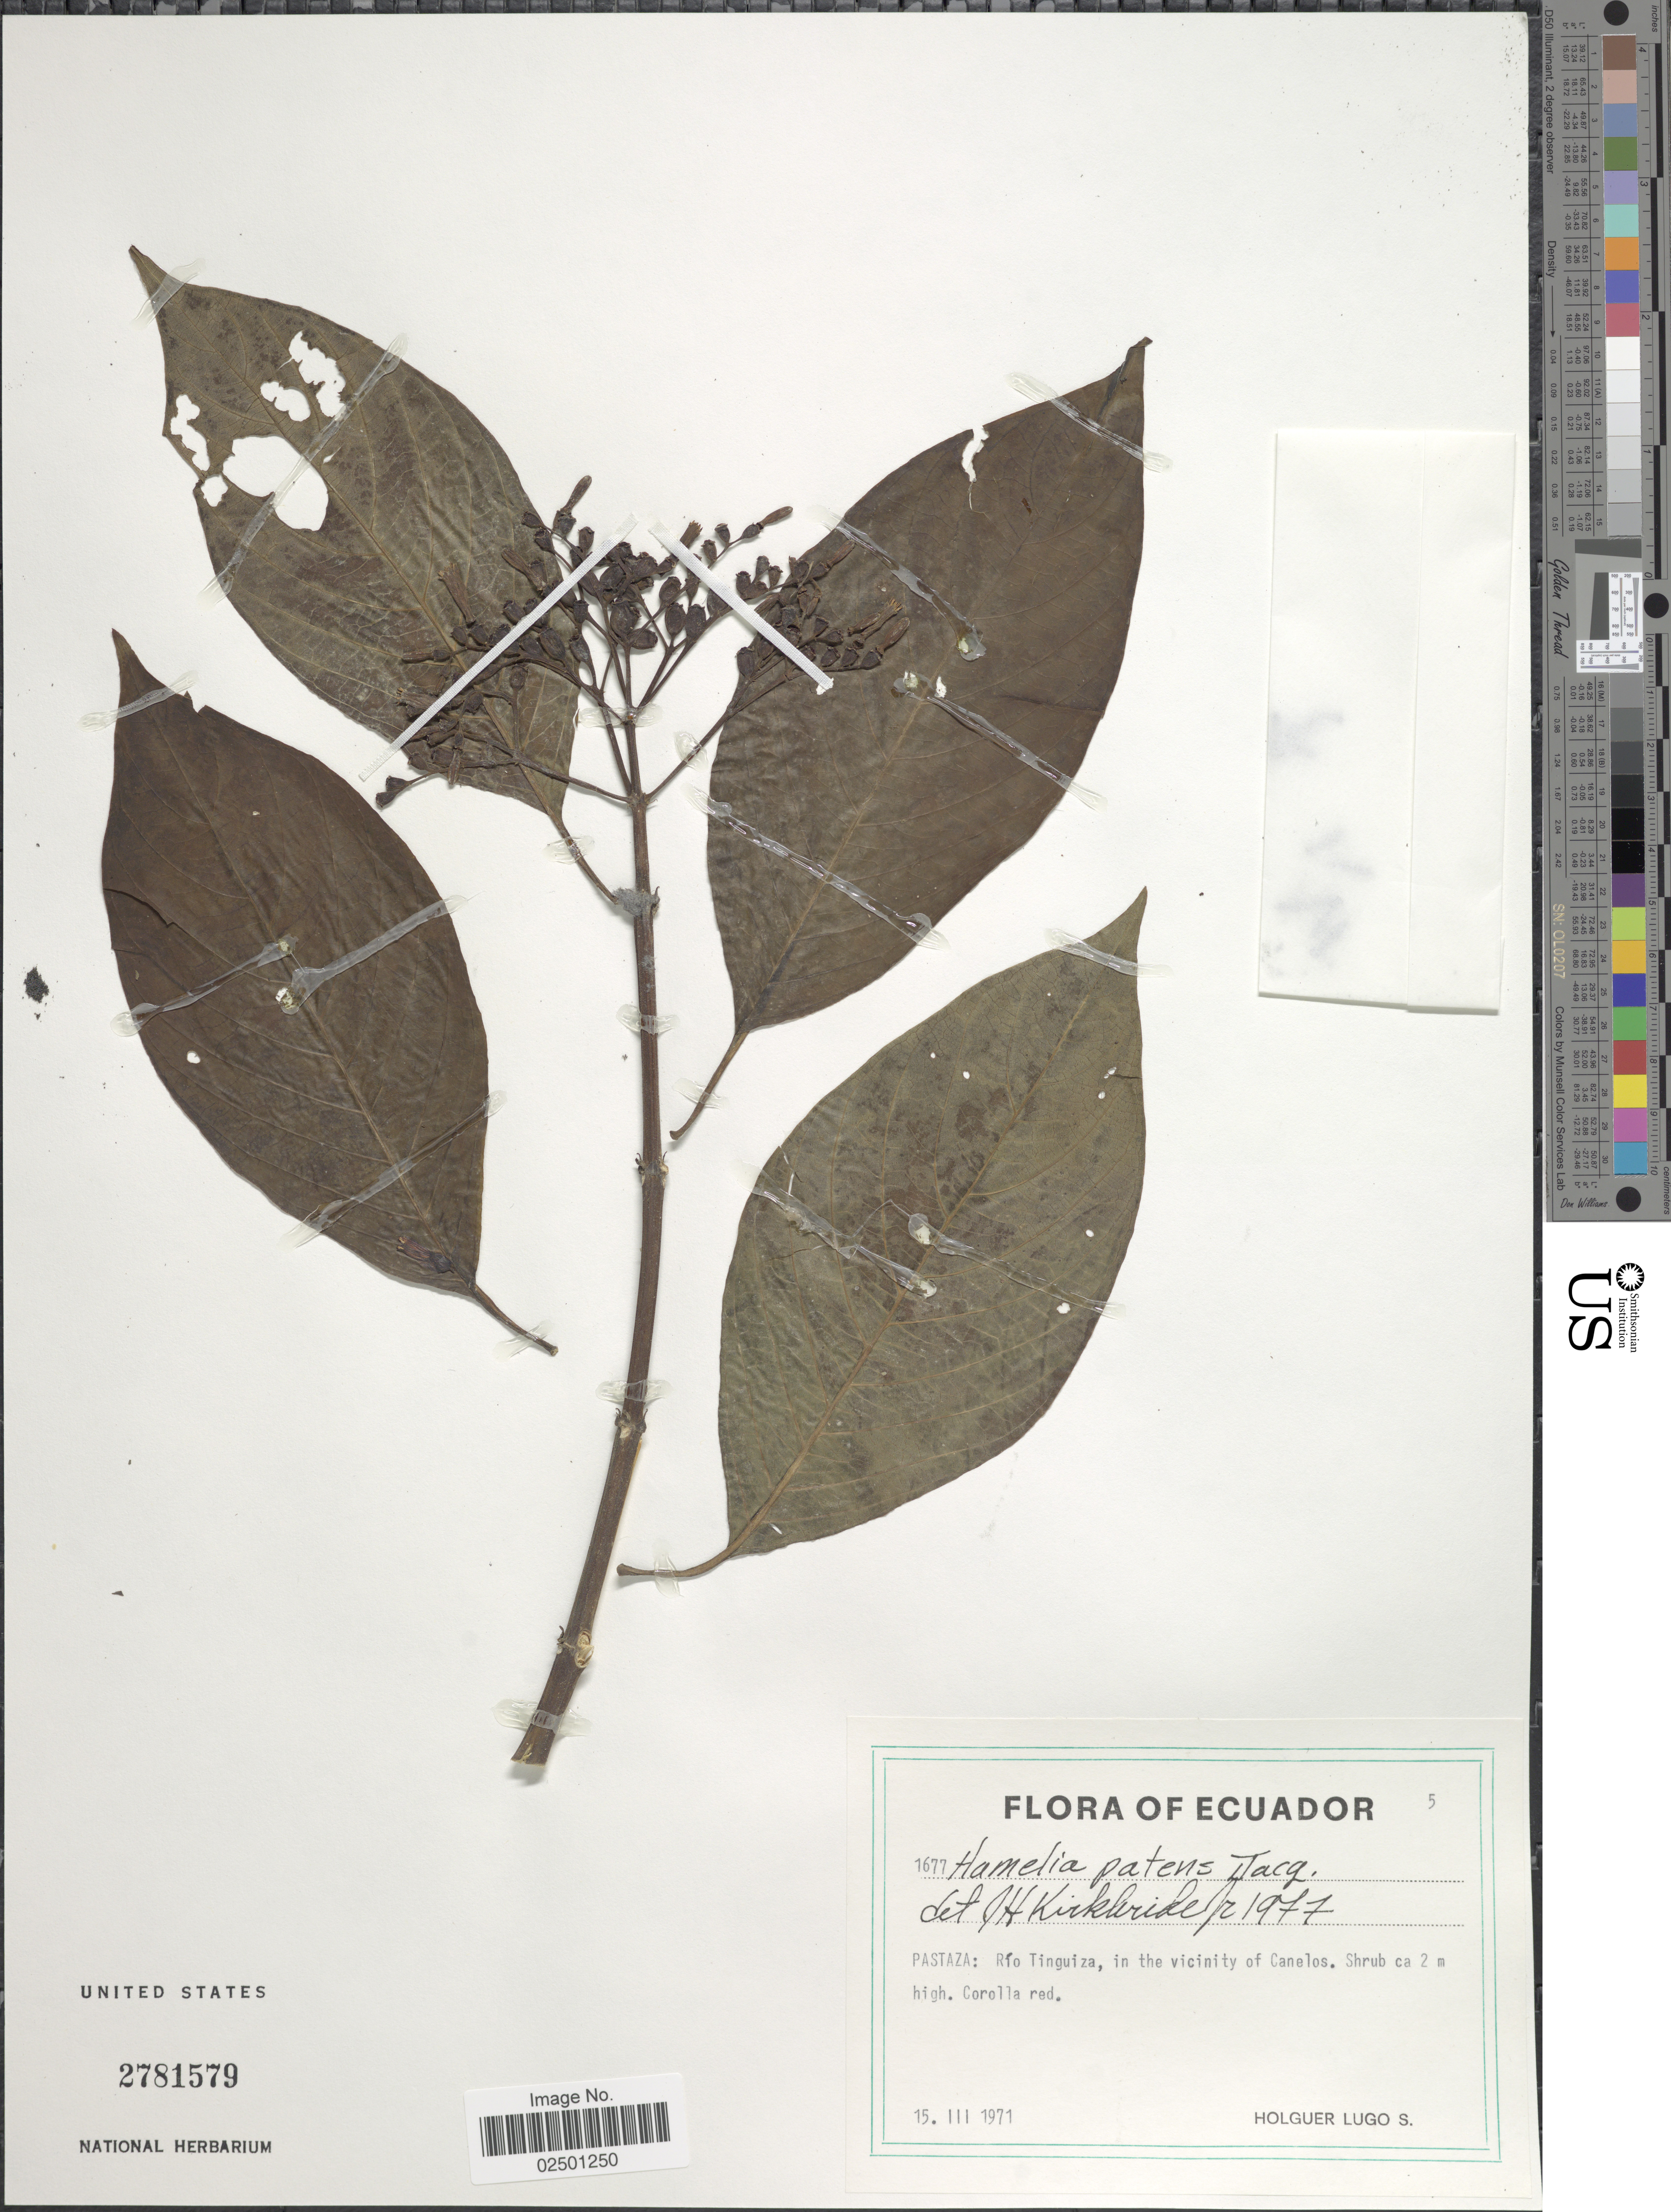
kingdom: Plantae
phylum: Tracheophyta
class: Magnoliopsida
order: Gentianales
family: Rubiaceae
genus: Hamelia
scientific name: Hamelia patens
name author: Jacq.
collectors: H. Lugo S.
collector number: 1677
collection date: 1971-03-15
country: Ecuador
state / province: Pastaza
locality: Rio Tinguiza, in the vicinity of Canelos.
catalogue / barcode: US 2781579